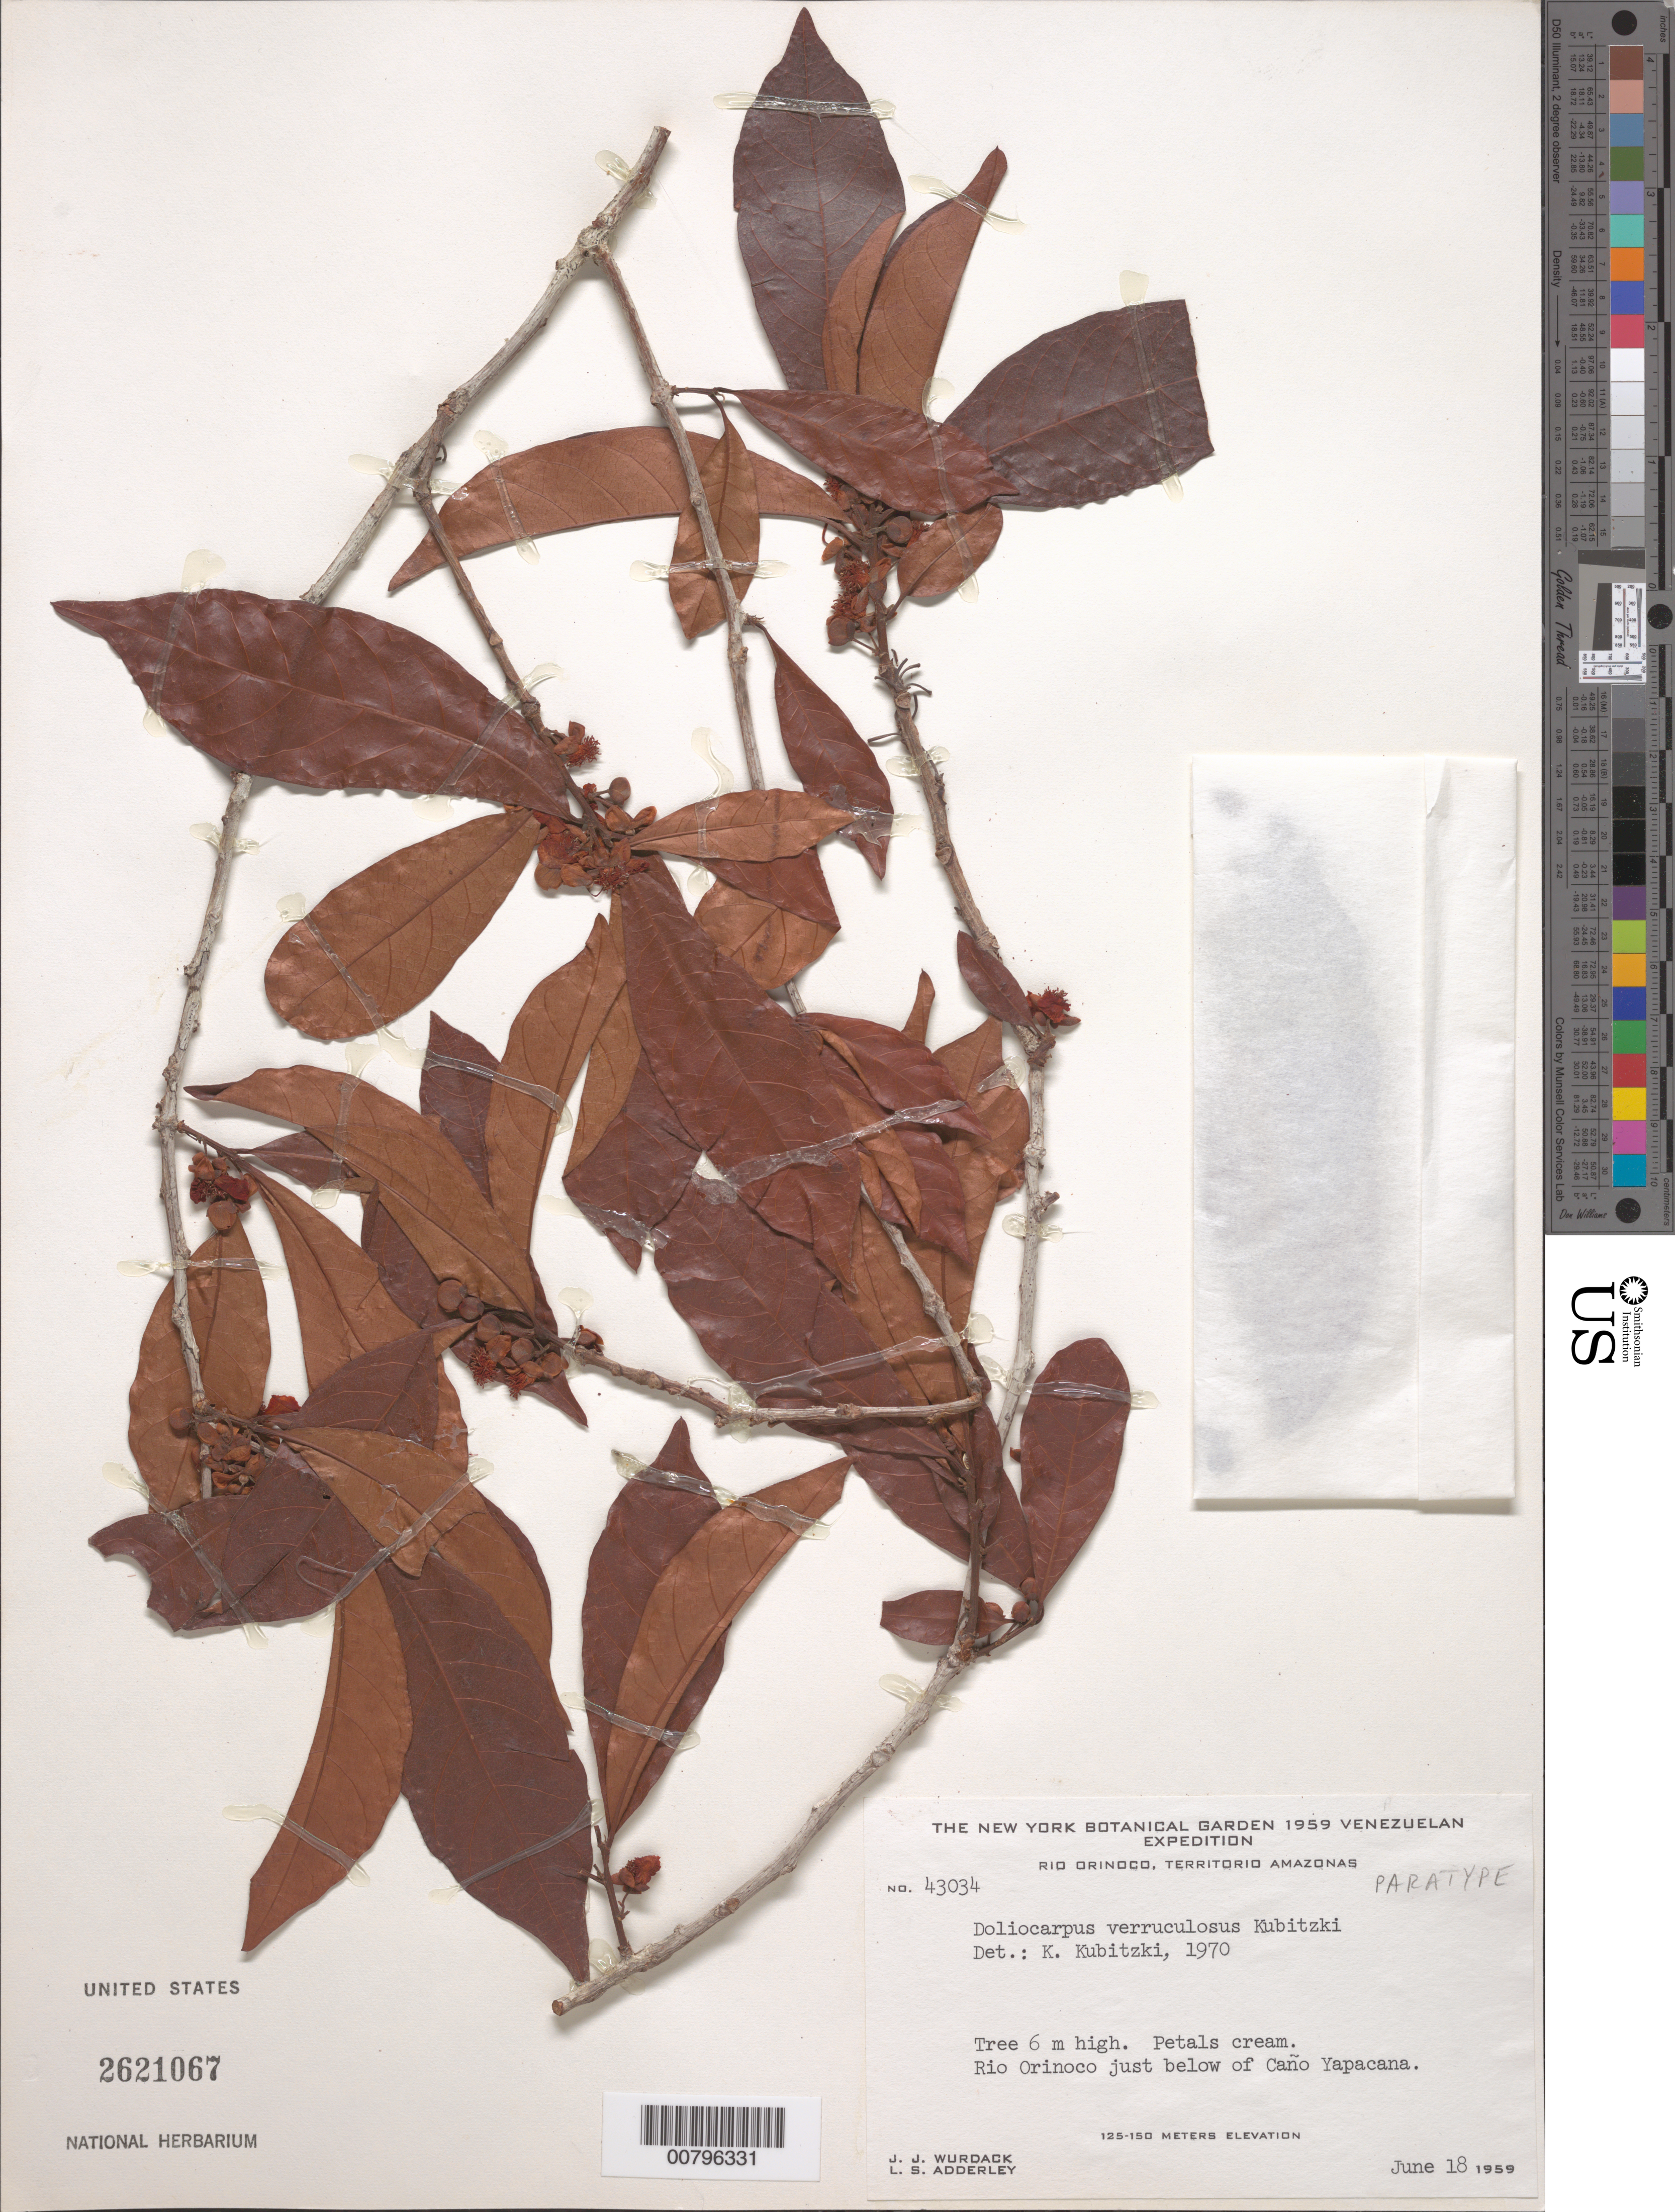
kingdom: Plantae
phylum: Tracheophyta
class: Magnoliopsida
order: Dilleniales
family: Dilleniaceae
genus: Doliocarpus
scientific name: Doliocarpus verruculosus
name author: Kubitzki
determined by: Kubitzki, Klaus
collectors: J. J. Wurdack & L. S. Adderley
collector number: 43034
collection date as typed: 18-Jun-59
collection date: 1959-06-18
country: Venezuela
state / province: Amazonas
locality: Río Orinoco, Caño Yapacana, just below mouth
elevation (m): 125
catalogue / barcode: US 2621067